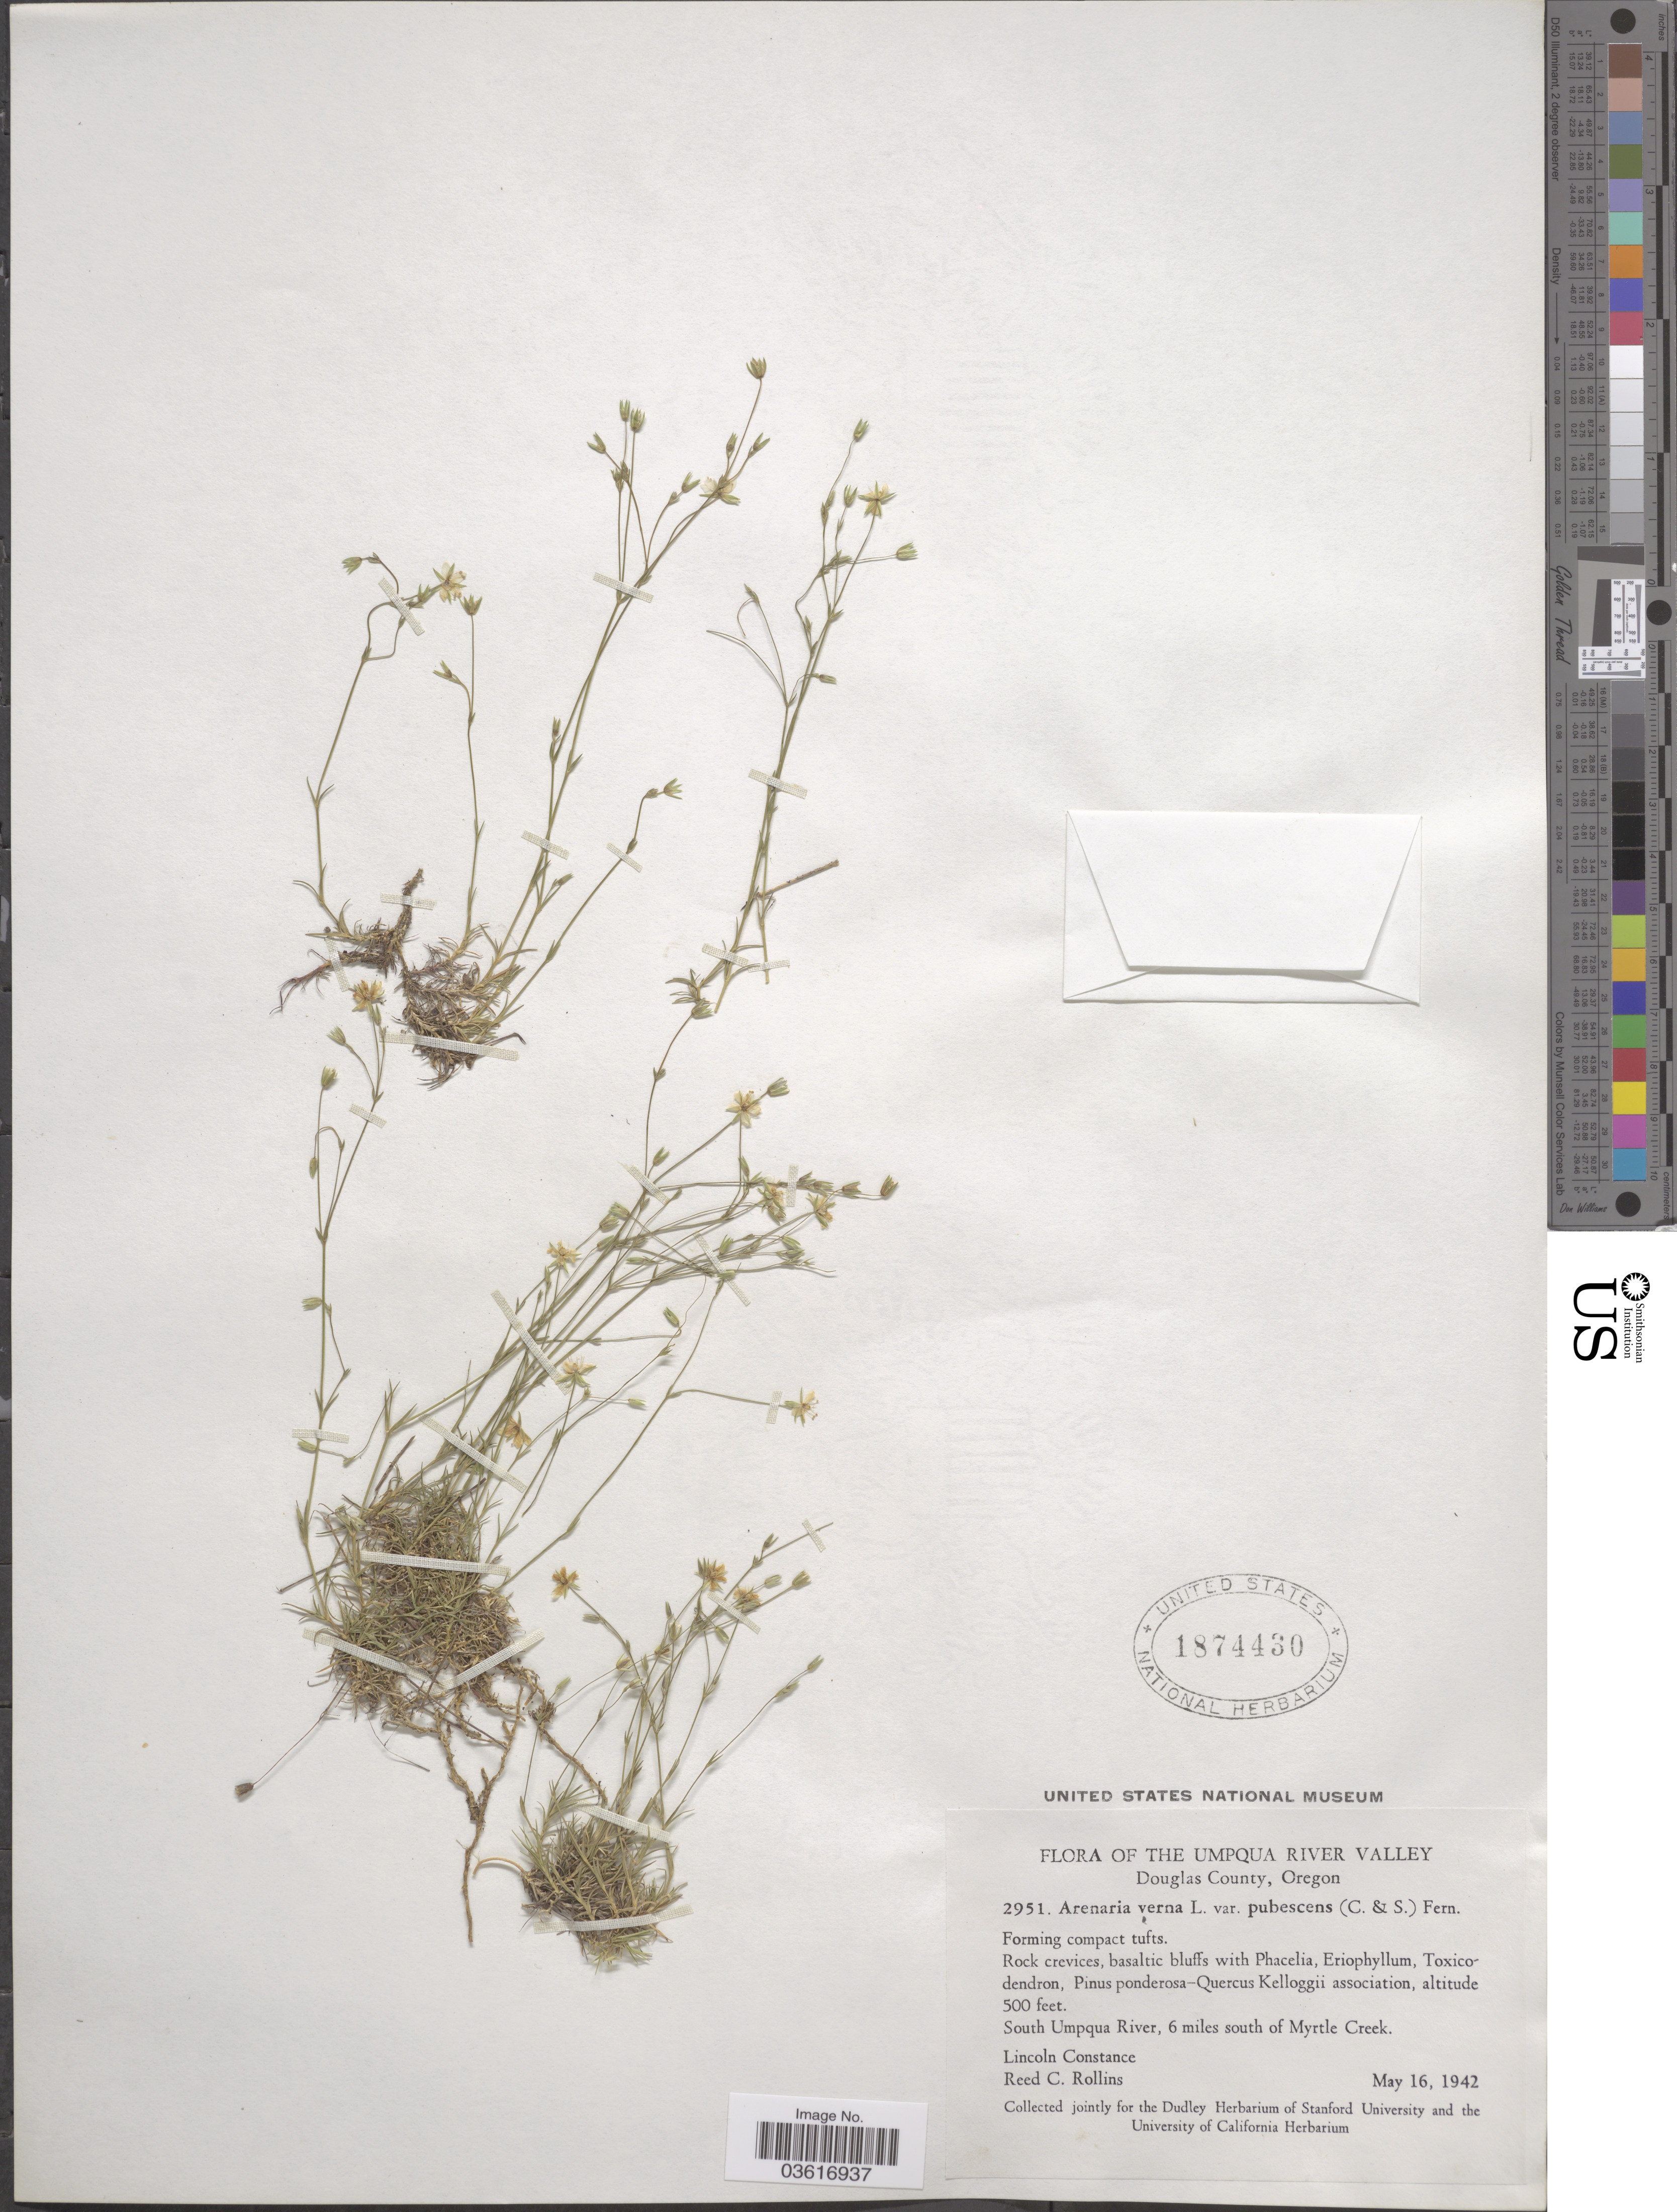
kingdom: Plantae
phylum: Tracheophyta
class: Magnoliopsida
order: Caryophyllales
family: Caryophyllaceae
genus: Minuartia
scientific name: Minuartia verna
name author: (L.) Hiern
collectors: L. Constance & R. C. Rollins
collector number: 2951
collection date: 1942-05-16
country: United States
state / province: Oregon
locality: Umpqua River Valley, Douglas County. South Umpqua River, 6 miles south of Myrtle Creek.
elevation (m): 152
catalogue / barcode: US 1874430